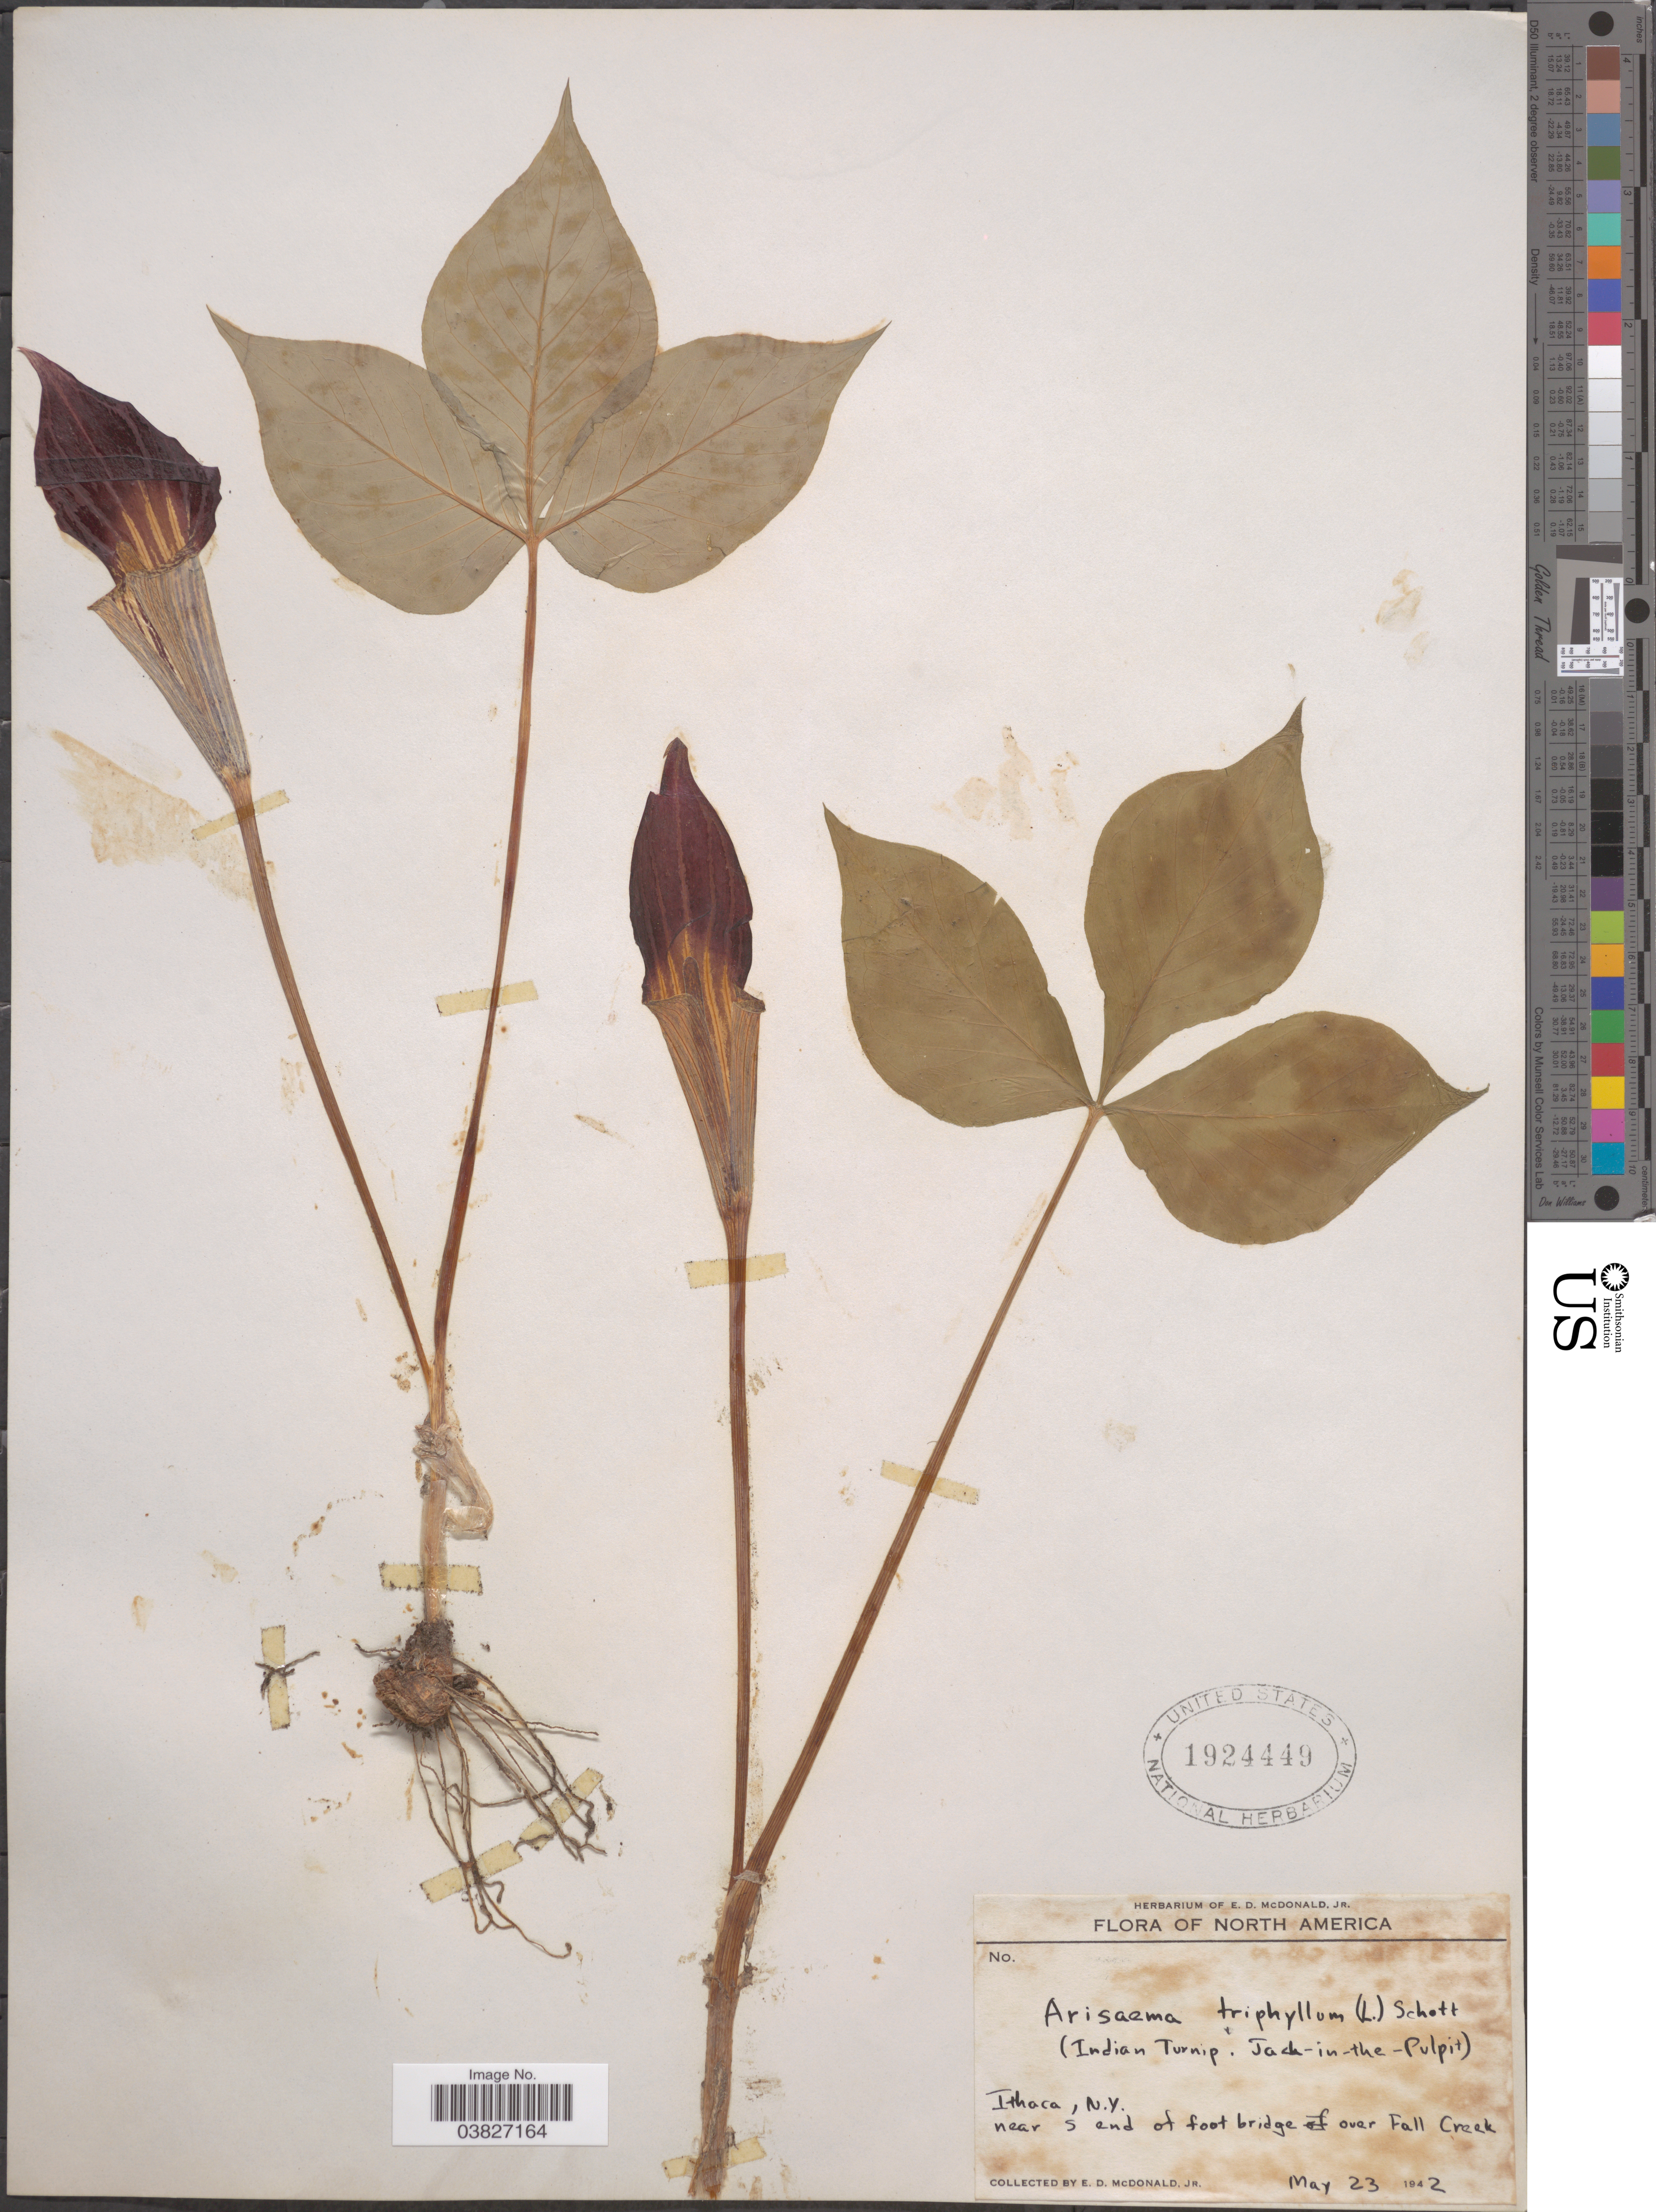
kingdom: Plantae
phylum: Tracheophyta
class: Liliopsida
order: Alismatales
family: Araceae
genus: Arisaema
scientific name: Arisaema triphyllum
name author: (L.) Schott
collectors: E. D. McDonald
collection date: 1942-05-23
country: United States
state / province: New York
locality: Ithaca. Near S end of foot bridge over Fall Creek.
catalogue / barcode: US 1924449